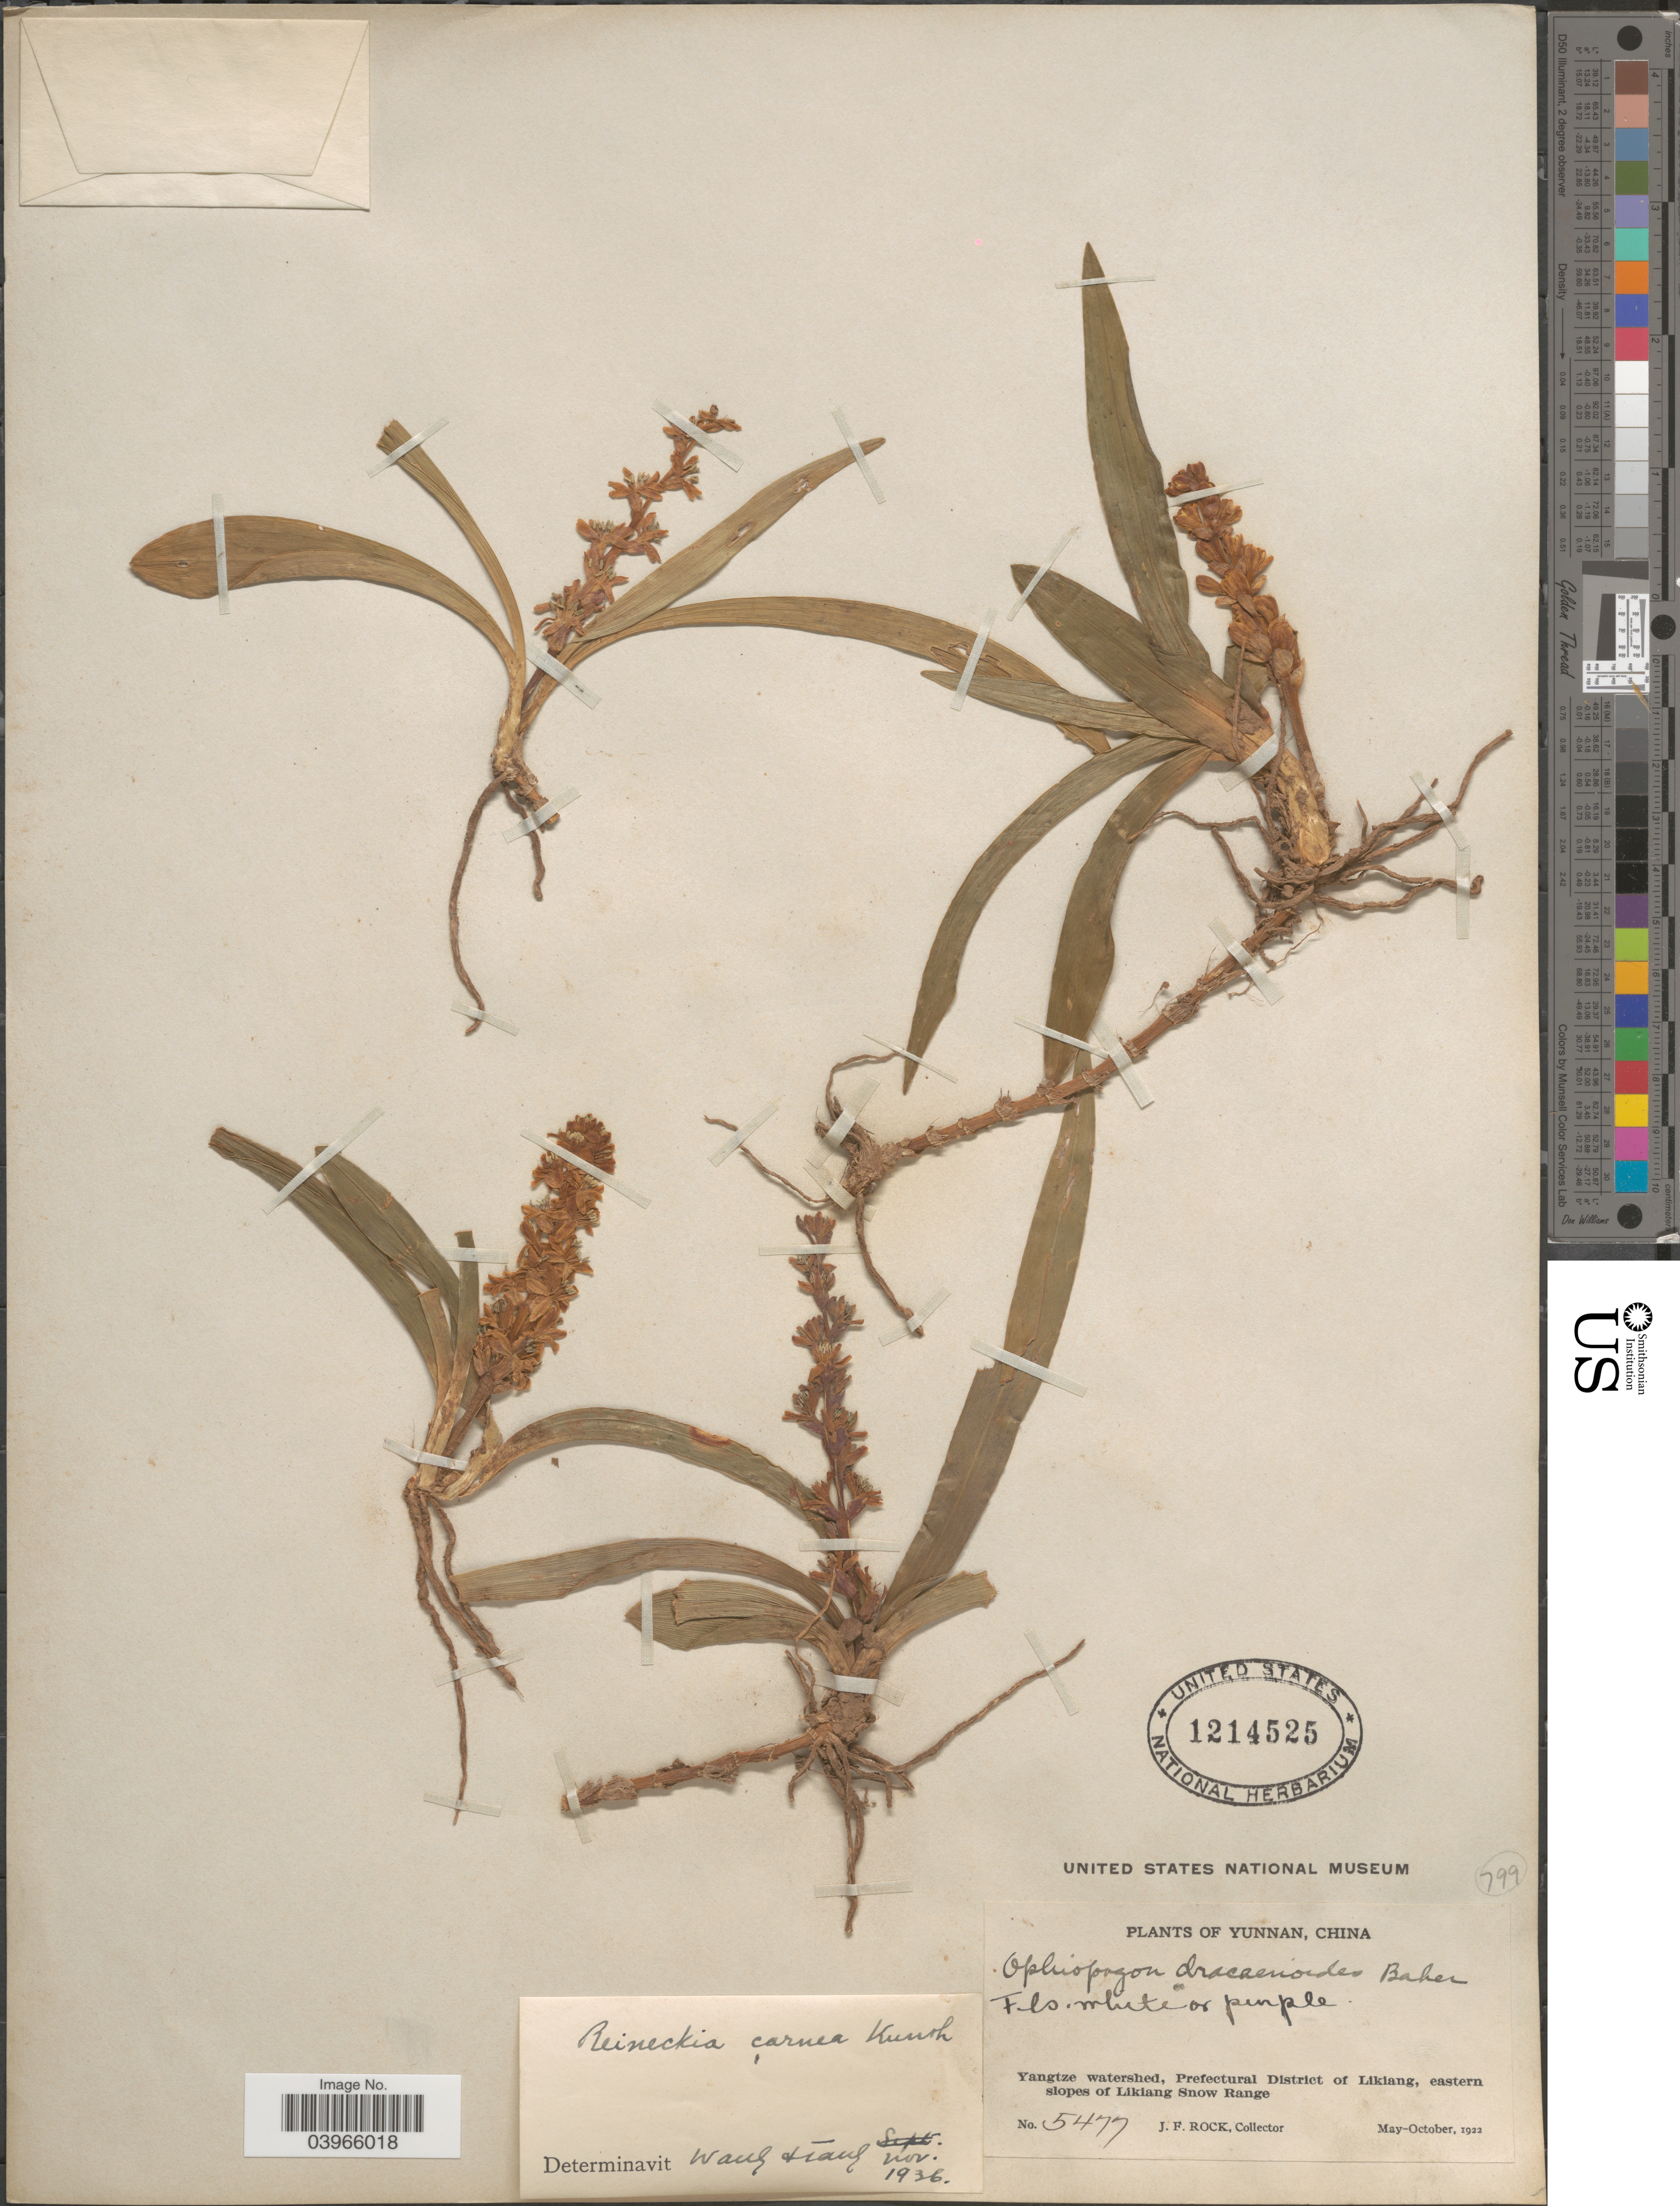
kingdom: Plantae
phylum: Tracheophyta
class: Liliopsida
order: Asparagales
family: Asparagaceae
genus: Reineckea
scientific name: Reineckea carnea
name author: (Andrews) Kunth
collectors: J. Rock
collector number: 5477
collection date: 1922-05/1922-10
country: China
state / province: Yunnan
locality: Yangtze watershed, Prefectural District of Likiang, eastern slopes of Likiang Snow Range.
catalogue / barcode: US 1214525